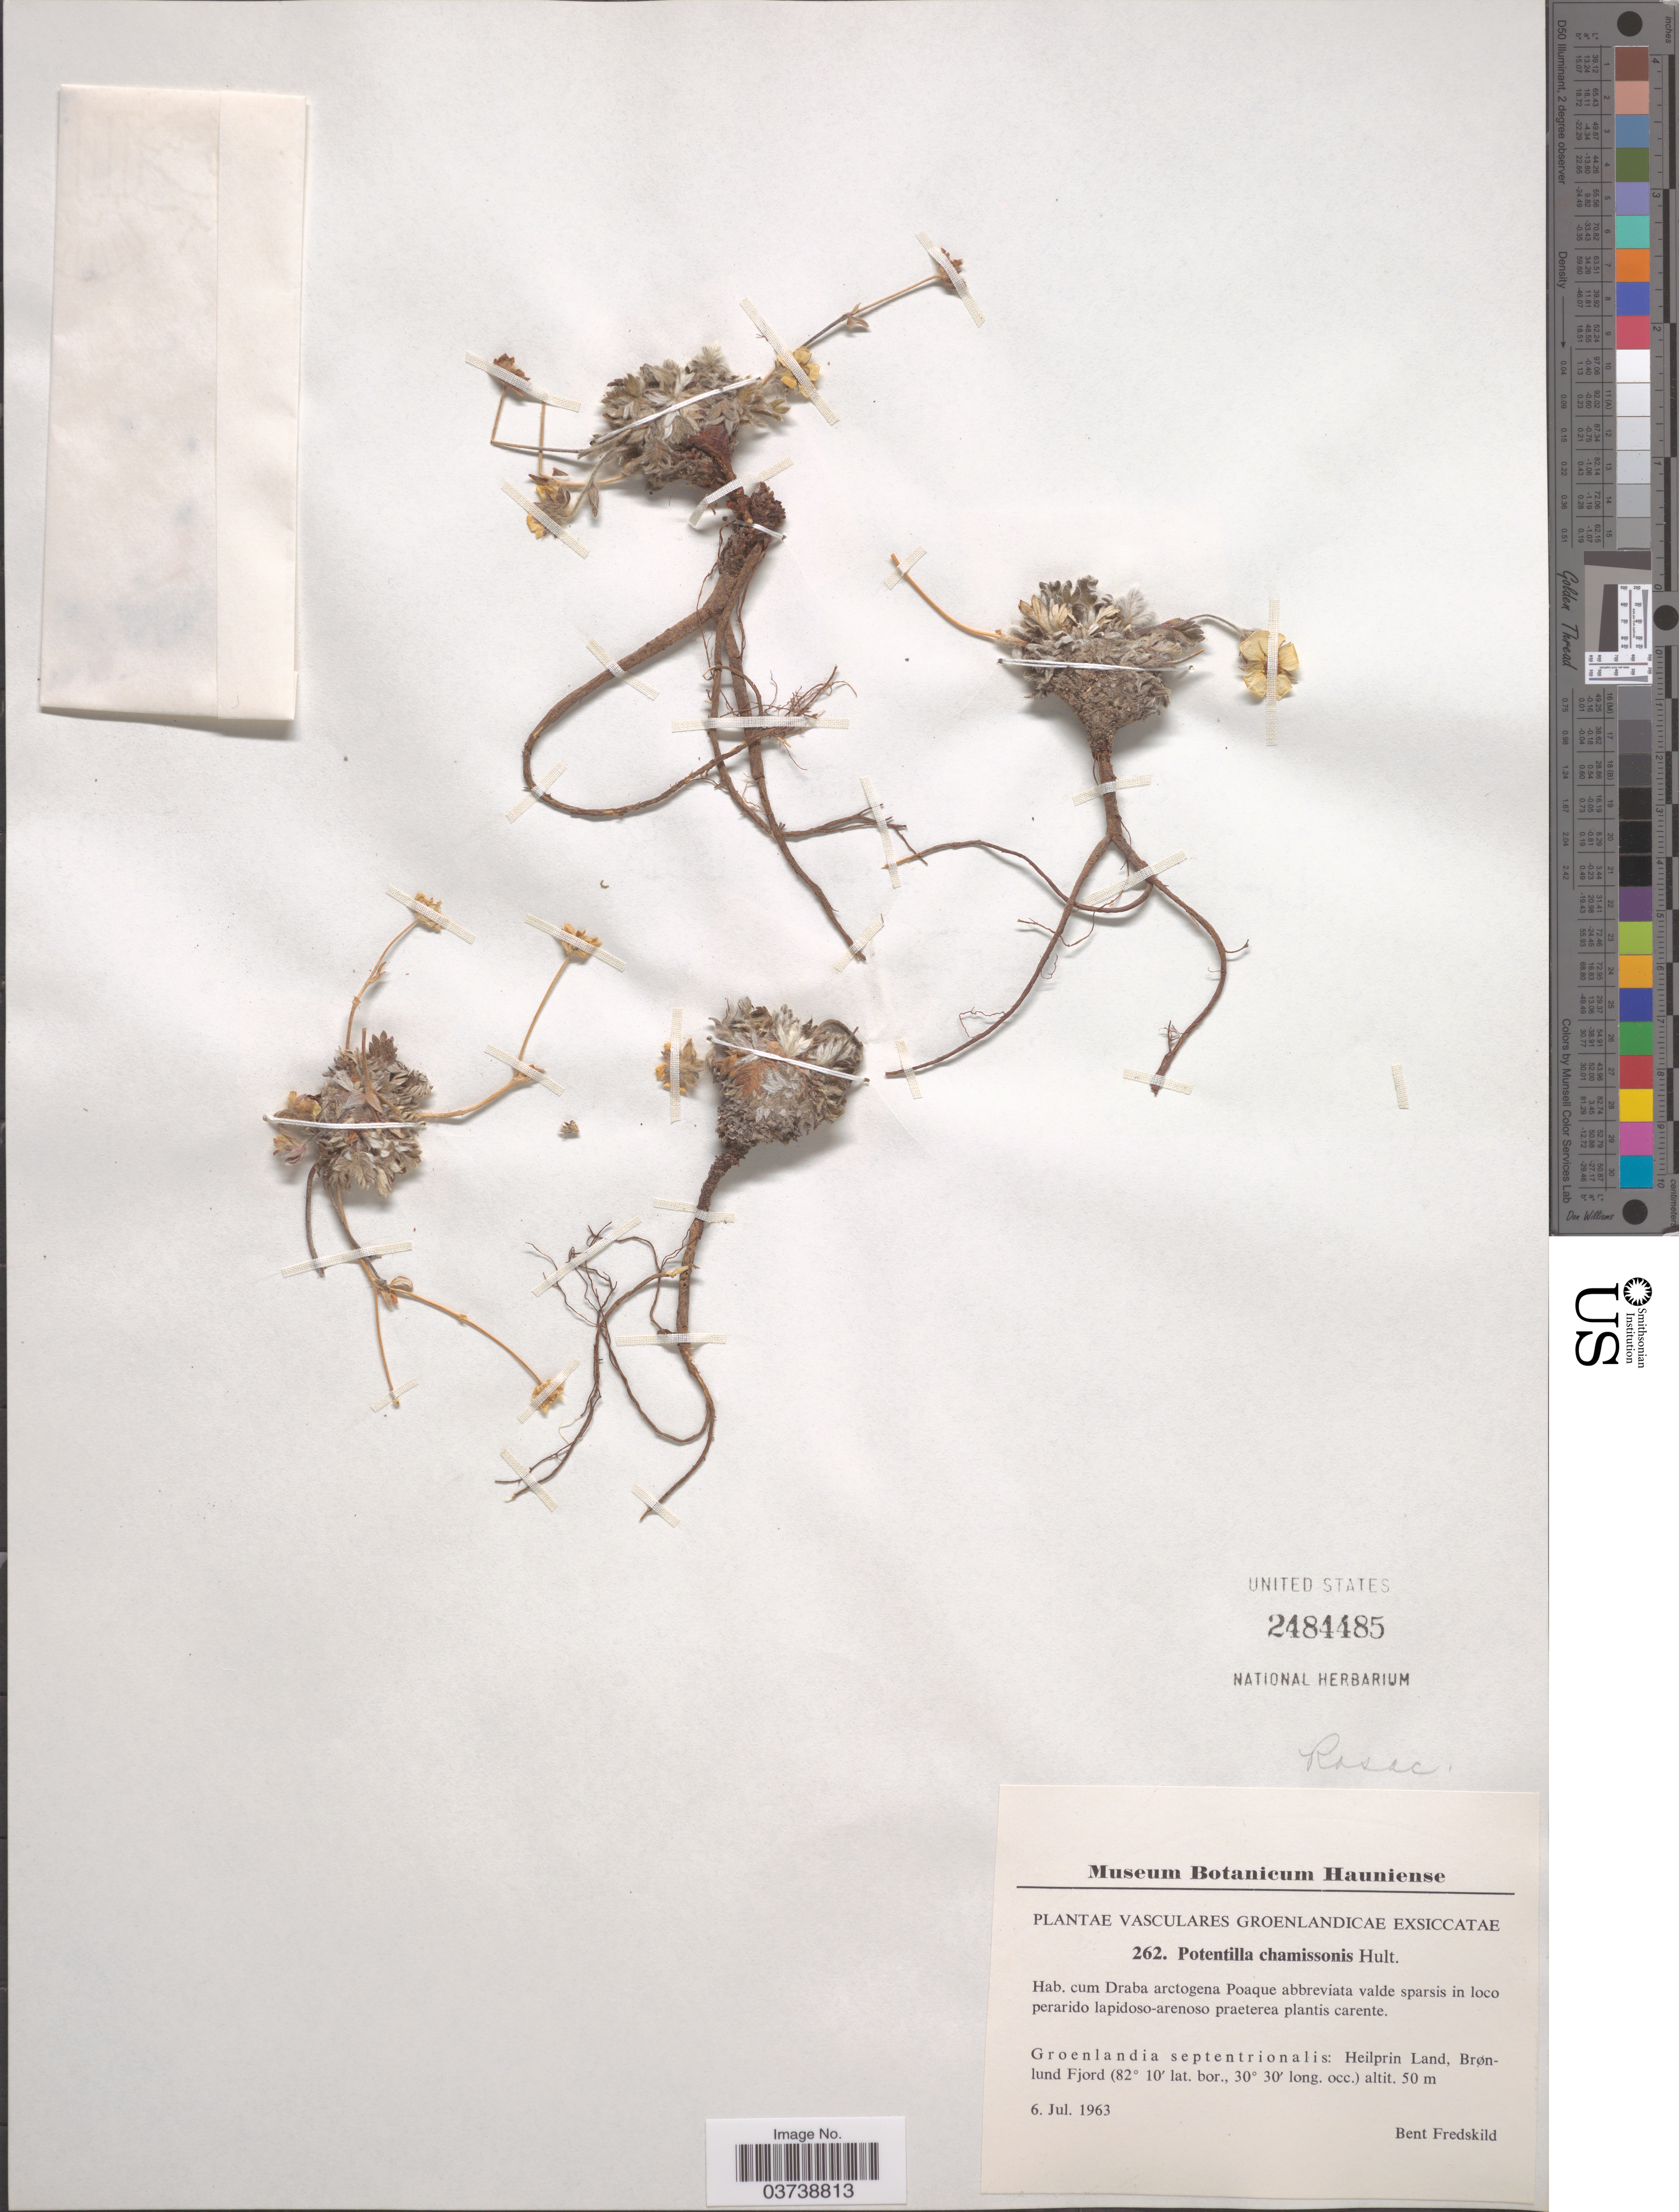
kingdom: Plantae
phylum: Tracheophyta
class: Magnoliopsida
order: Rosales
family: Rosaceae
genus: Potentilla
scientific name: Potentilla chamissonis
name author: Hultén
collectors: B. Fredskild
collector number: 262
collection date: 1963-07-06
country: Greenland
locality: Groenlandia septentrionalis: Heilprin Land, Brønlund Fjord.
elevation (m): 50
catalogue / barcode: US 2484485